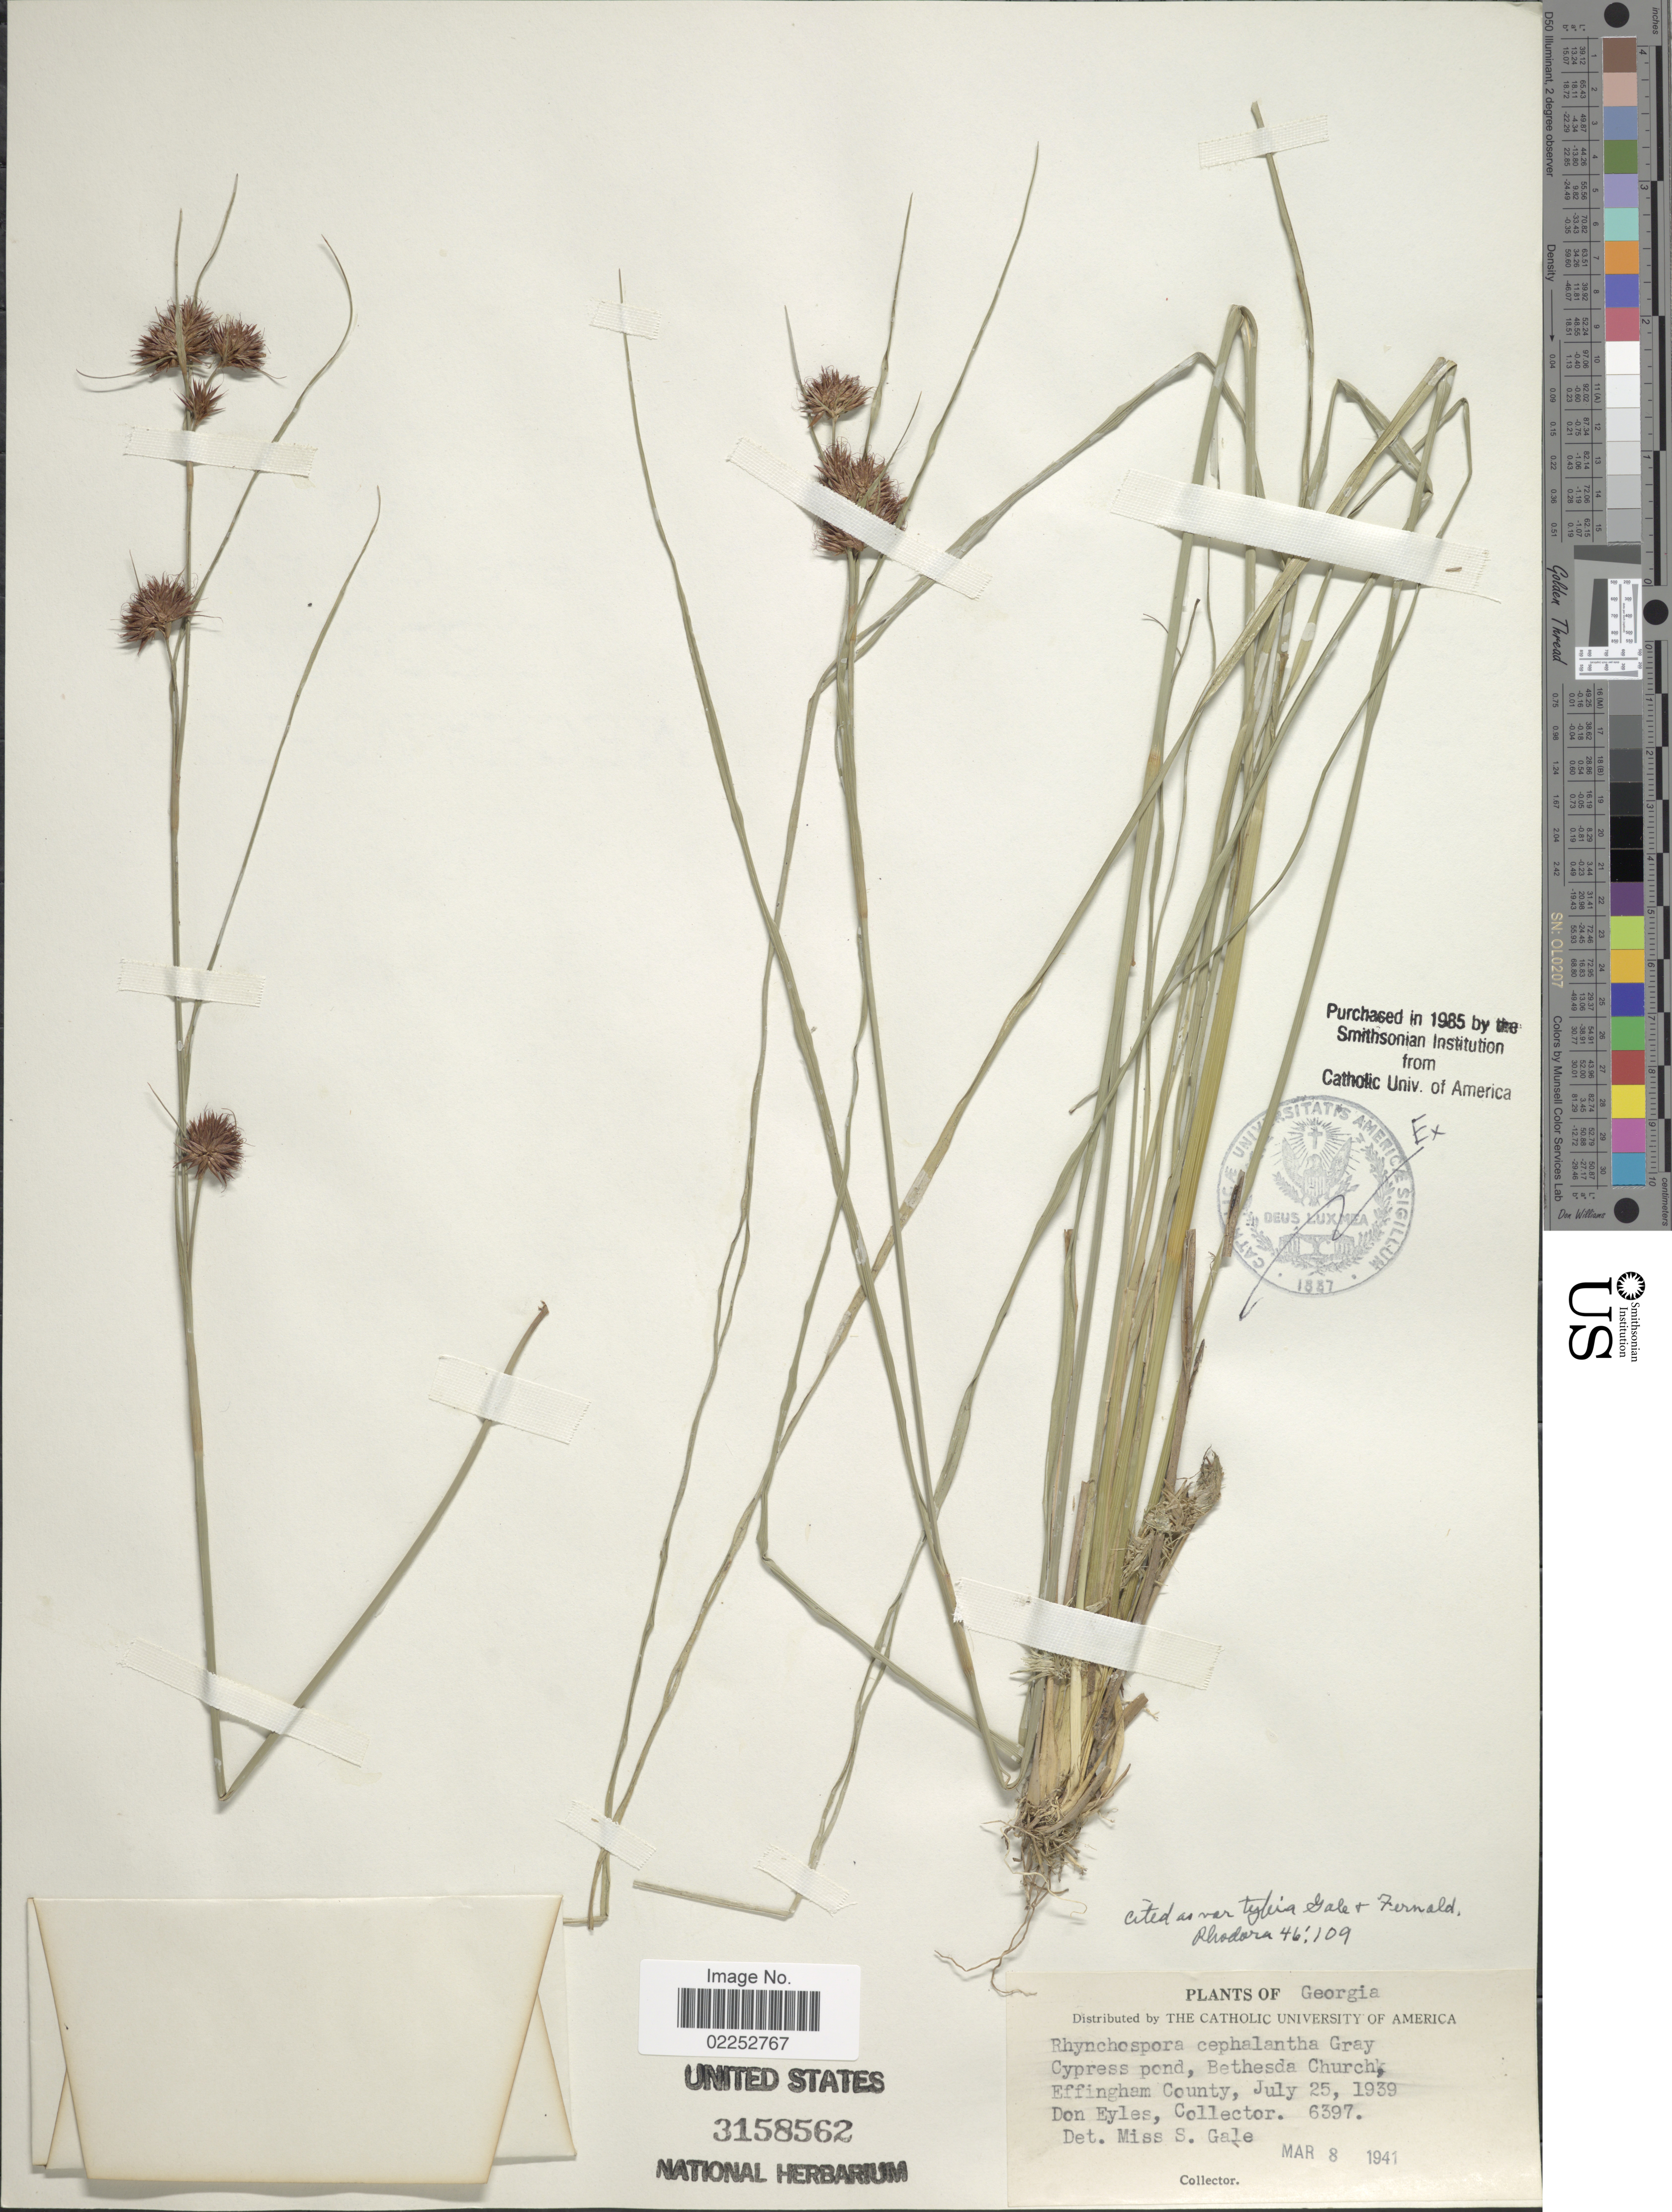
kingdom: Plantae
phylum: Tracheophyta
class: Liliopsida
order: Poales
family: Cyperaceae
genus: Rhynchospora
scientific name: Rhynchospora cephalantha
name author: A. Gray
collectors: D. Eyles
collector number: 6397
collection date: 1939-07-25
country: United States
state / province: Georgia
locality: Cypress pond, Bethesda Church, Effingham County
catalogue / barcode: US 3158562